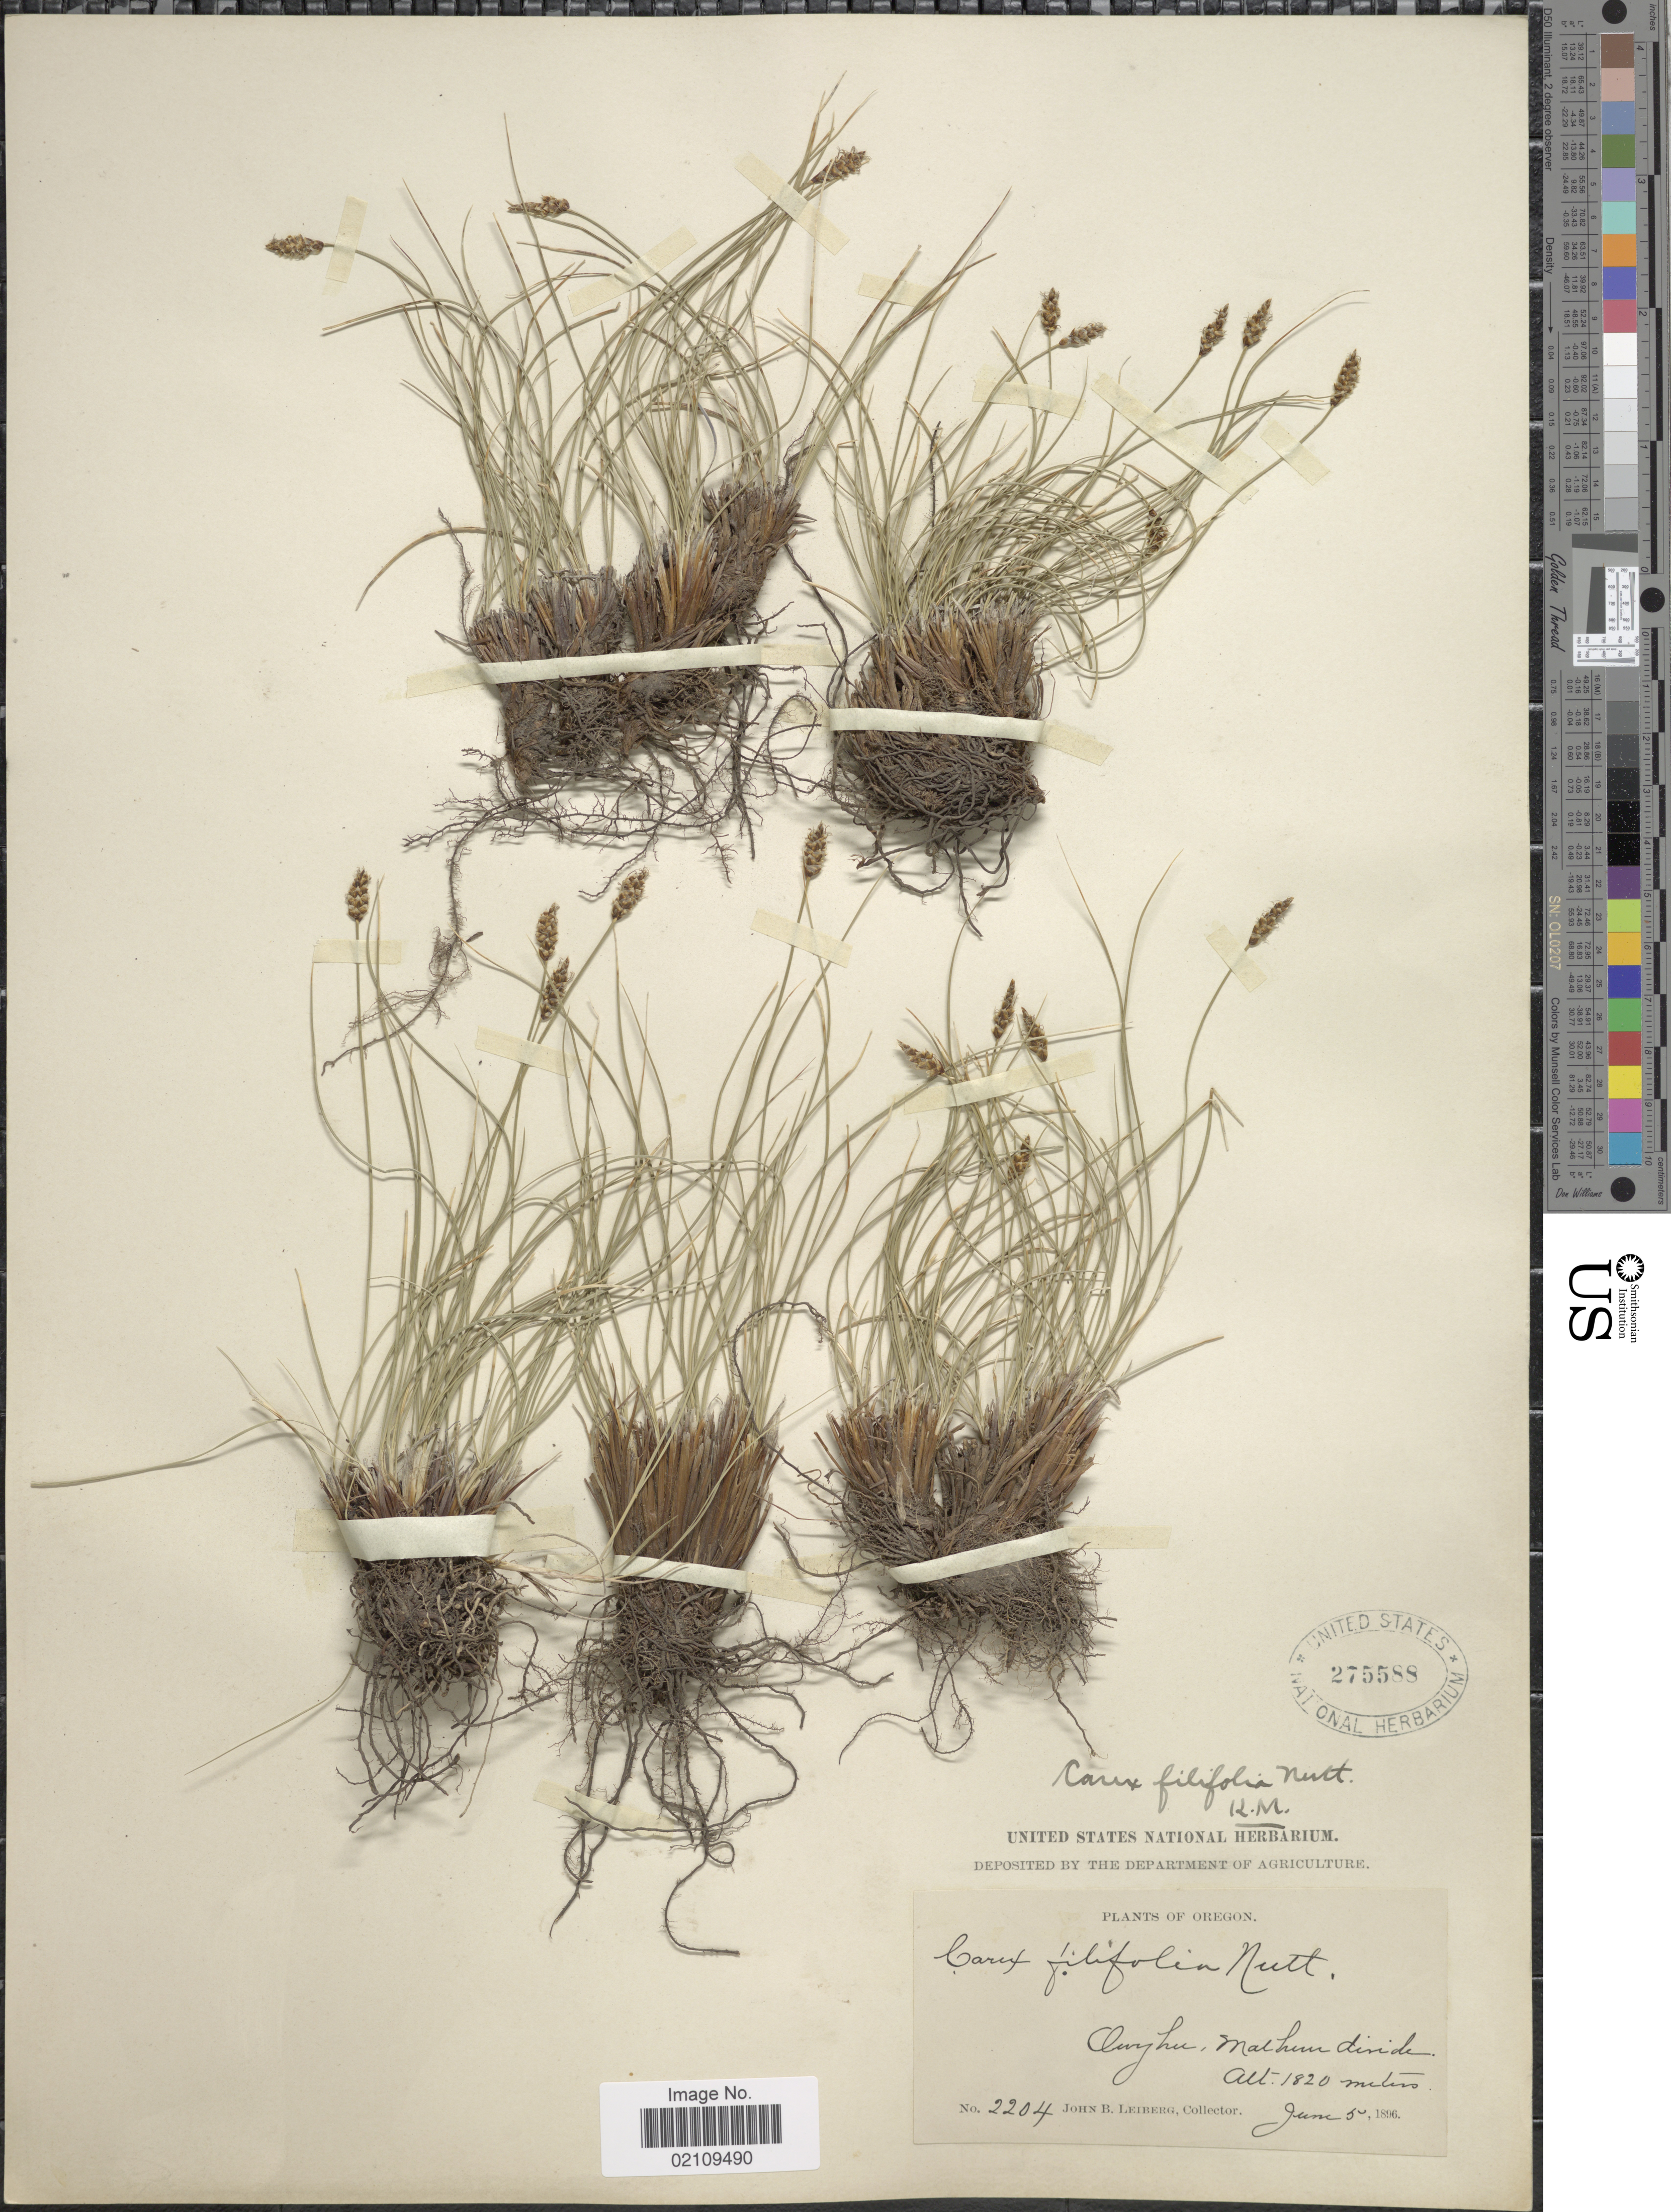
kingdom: Plantae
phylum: Tracheophyta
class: Liliopsida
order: Poales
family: Cyperaceae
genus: Carex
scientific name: Carex filifolia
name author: Nutt.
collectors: J. Leiberg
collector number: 2204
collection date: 1896-06-05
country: United States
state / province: Oregon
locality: Owyhee, Malhur divide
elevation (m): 1820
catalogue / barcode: US 275588